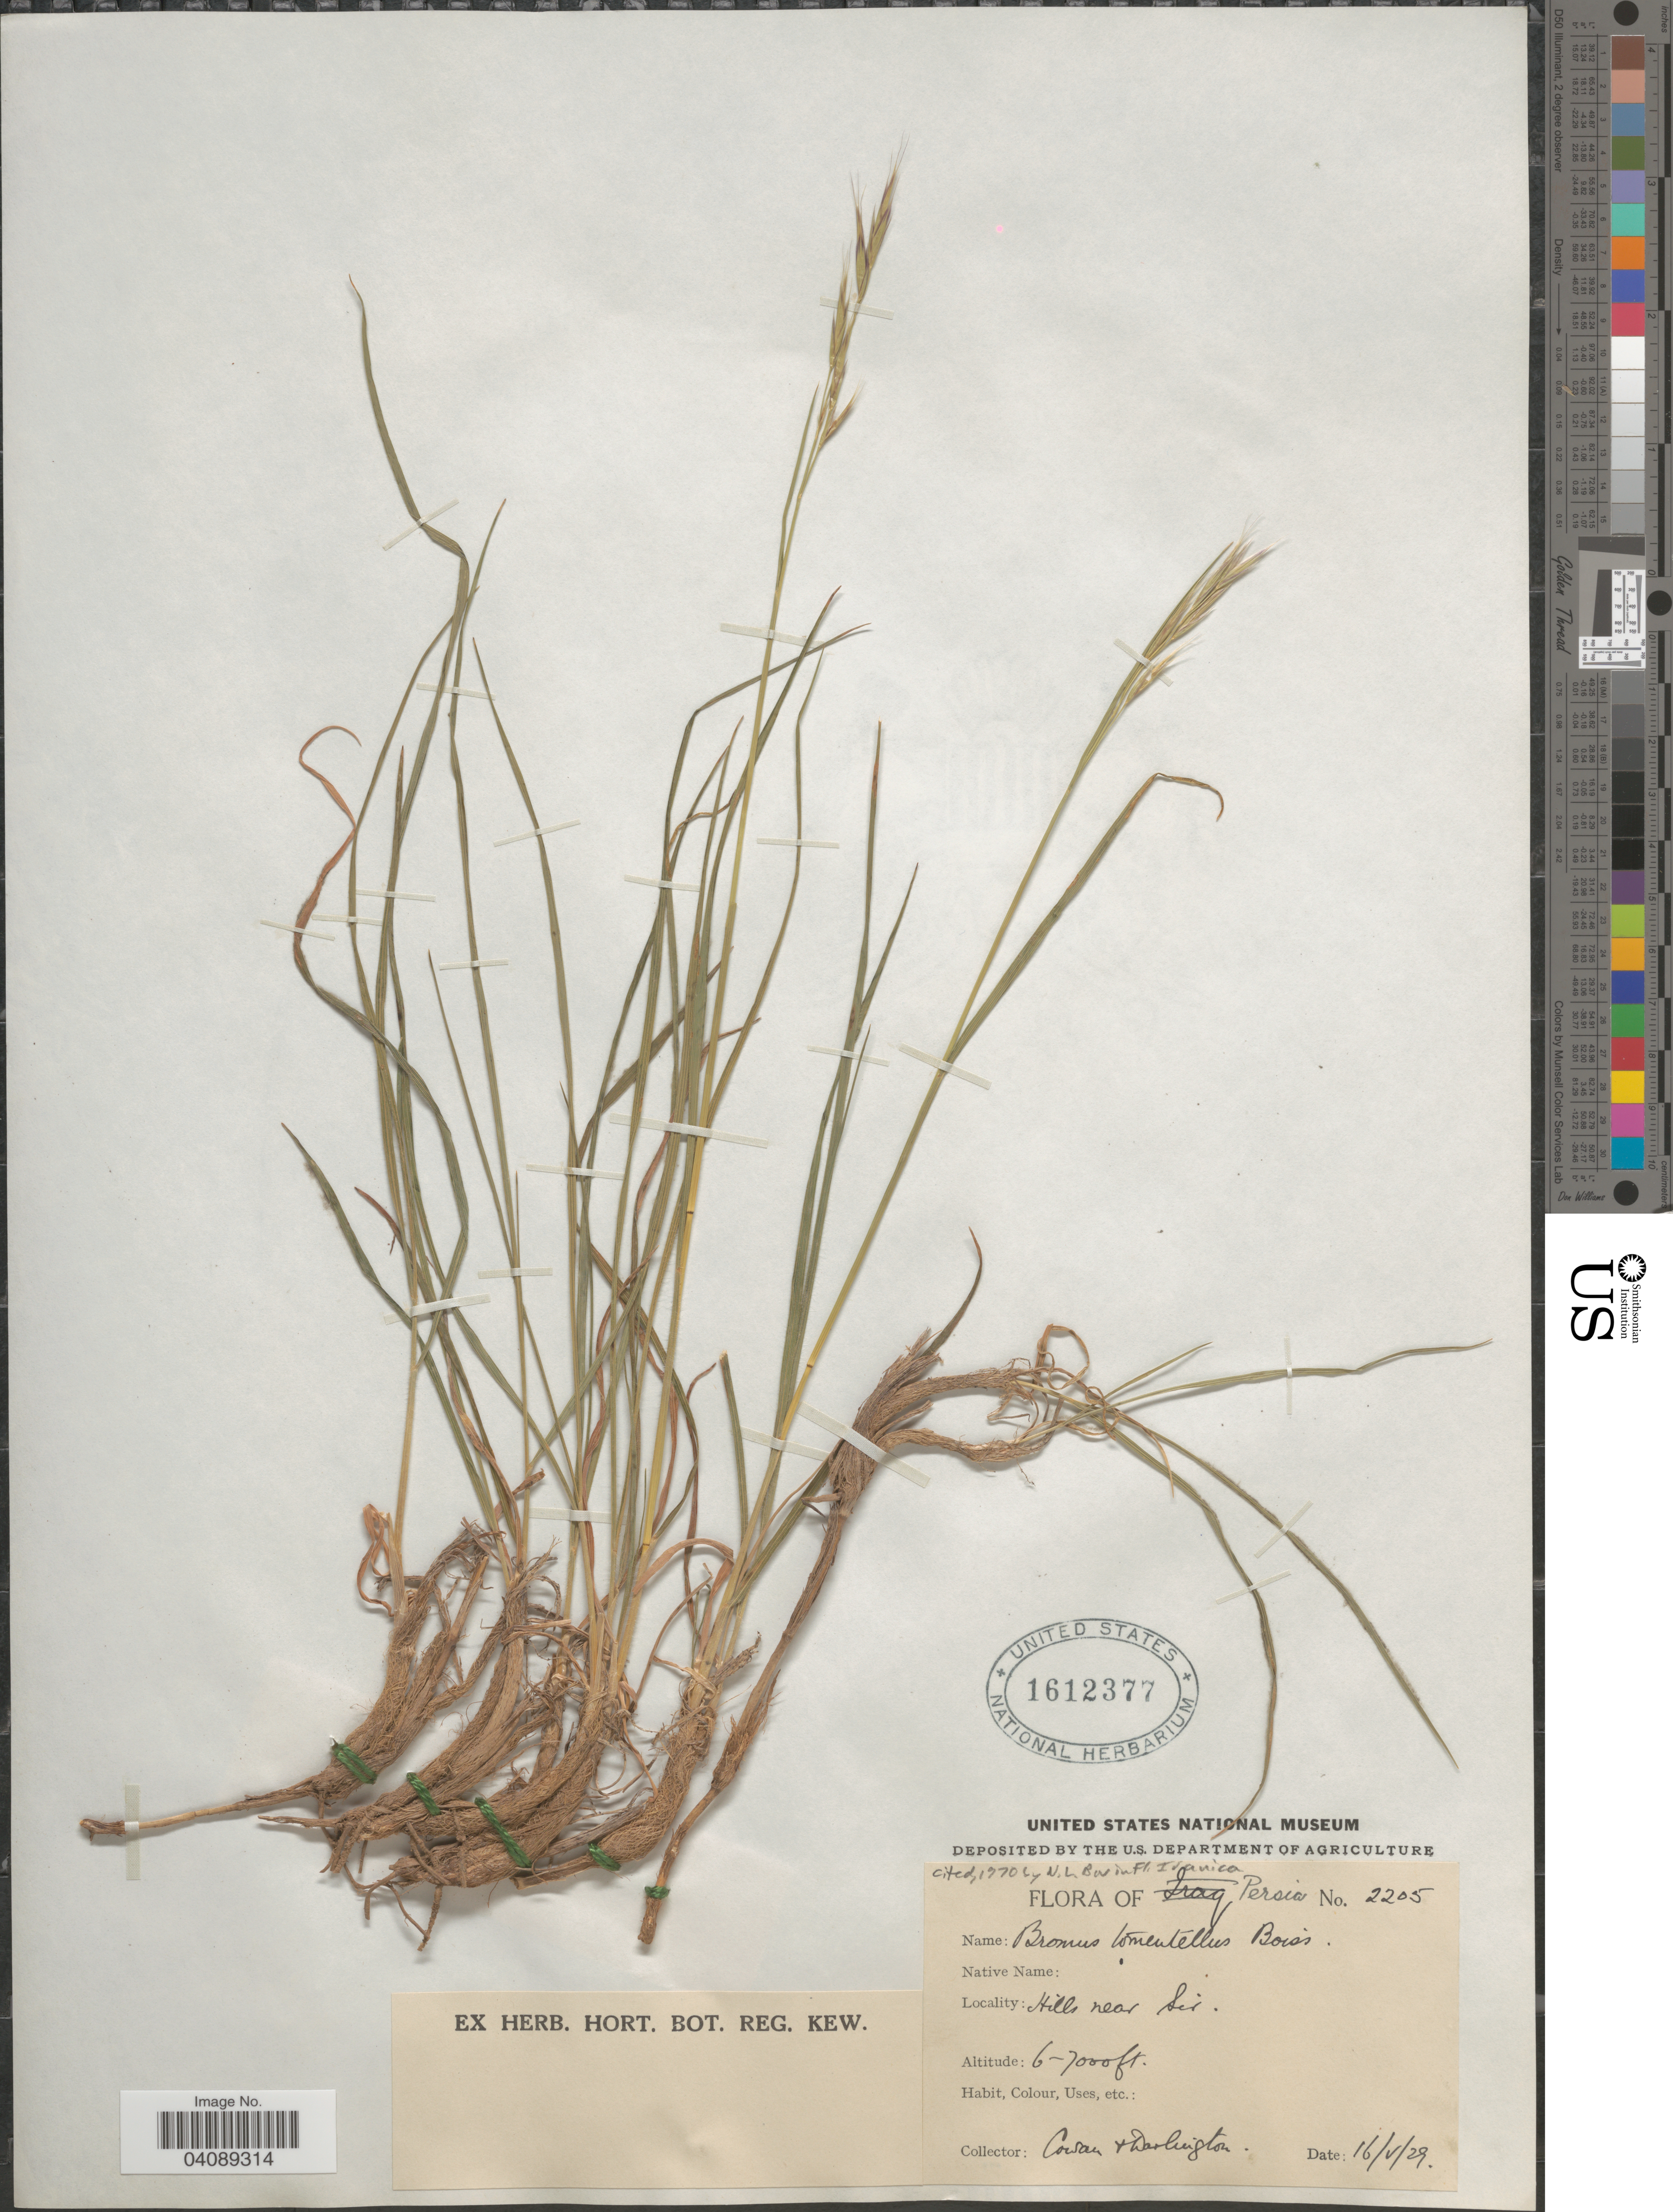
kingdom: Plantae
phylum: Tracheophyta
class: Liliopsida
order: Poales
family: Poaceae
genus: Bromus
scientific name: Bromus tomentellus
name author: Boiss.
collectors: Cowan & Darlington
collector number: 2205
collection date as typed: Transcribed d/m/y: 16/5/29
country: Iran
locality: Persia. Hills near Sir.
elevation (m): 1829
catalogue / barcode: US 1612377